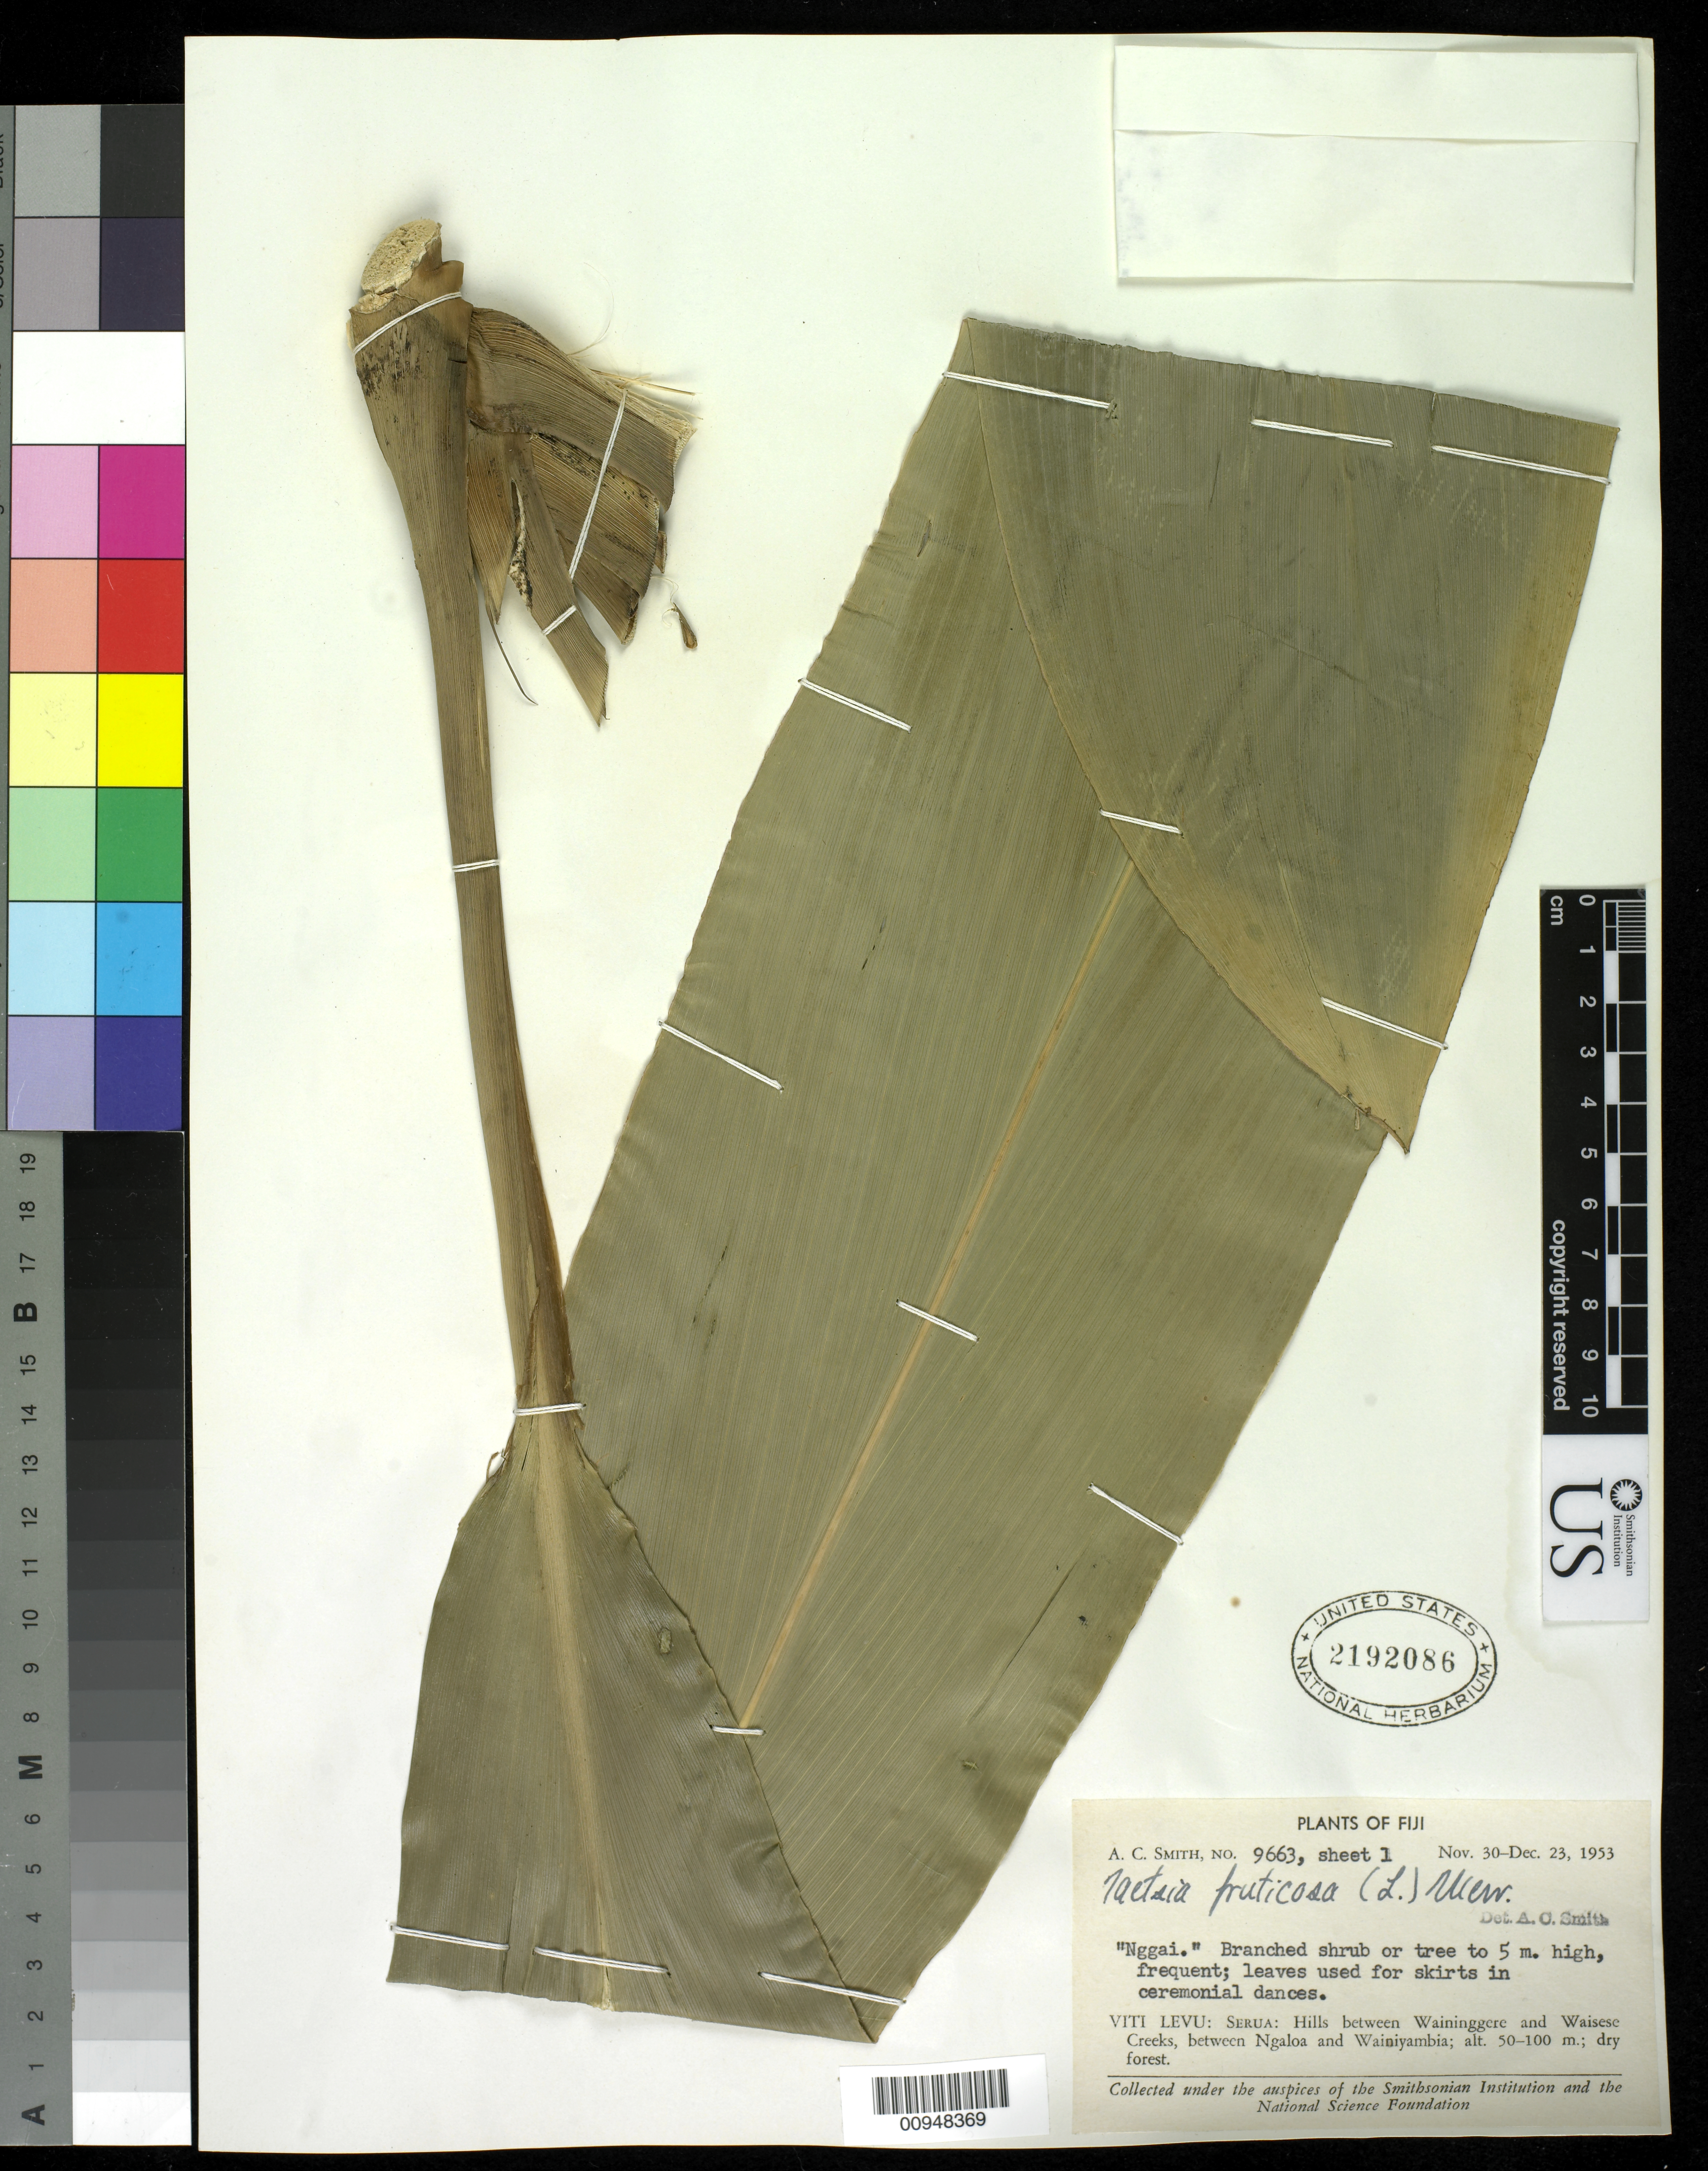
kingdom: Plantae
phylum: Tracheophyta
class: Liliopsida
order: Asparagales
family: Asparagaceae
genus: Cordyline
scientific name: Cordyline fruticosa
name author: (L.) A. Chev.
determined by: Strong, Mark T., (BOT), Smithsonian Institution - National Museum of Natural History (UNITED STATES)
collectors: C. A. Smith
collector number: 9663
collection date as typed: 26 Nov 1953 to 26 Dec 1953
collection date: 1953-11-26/1953-12-26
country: Fiji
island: Vanua Levu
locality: Serua; vicinity of Ngaloa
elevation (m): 0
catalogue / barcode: US 2192086